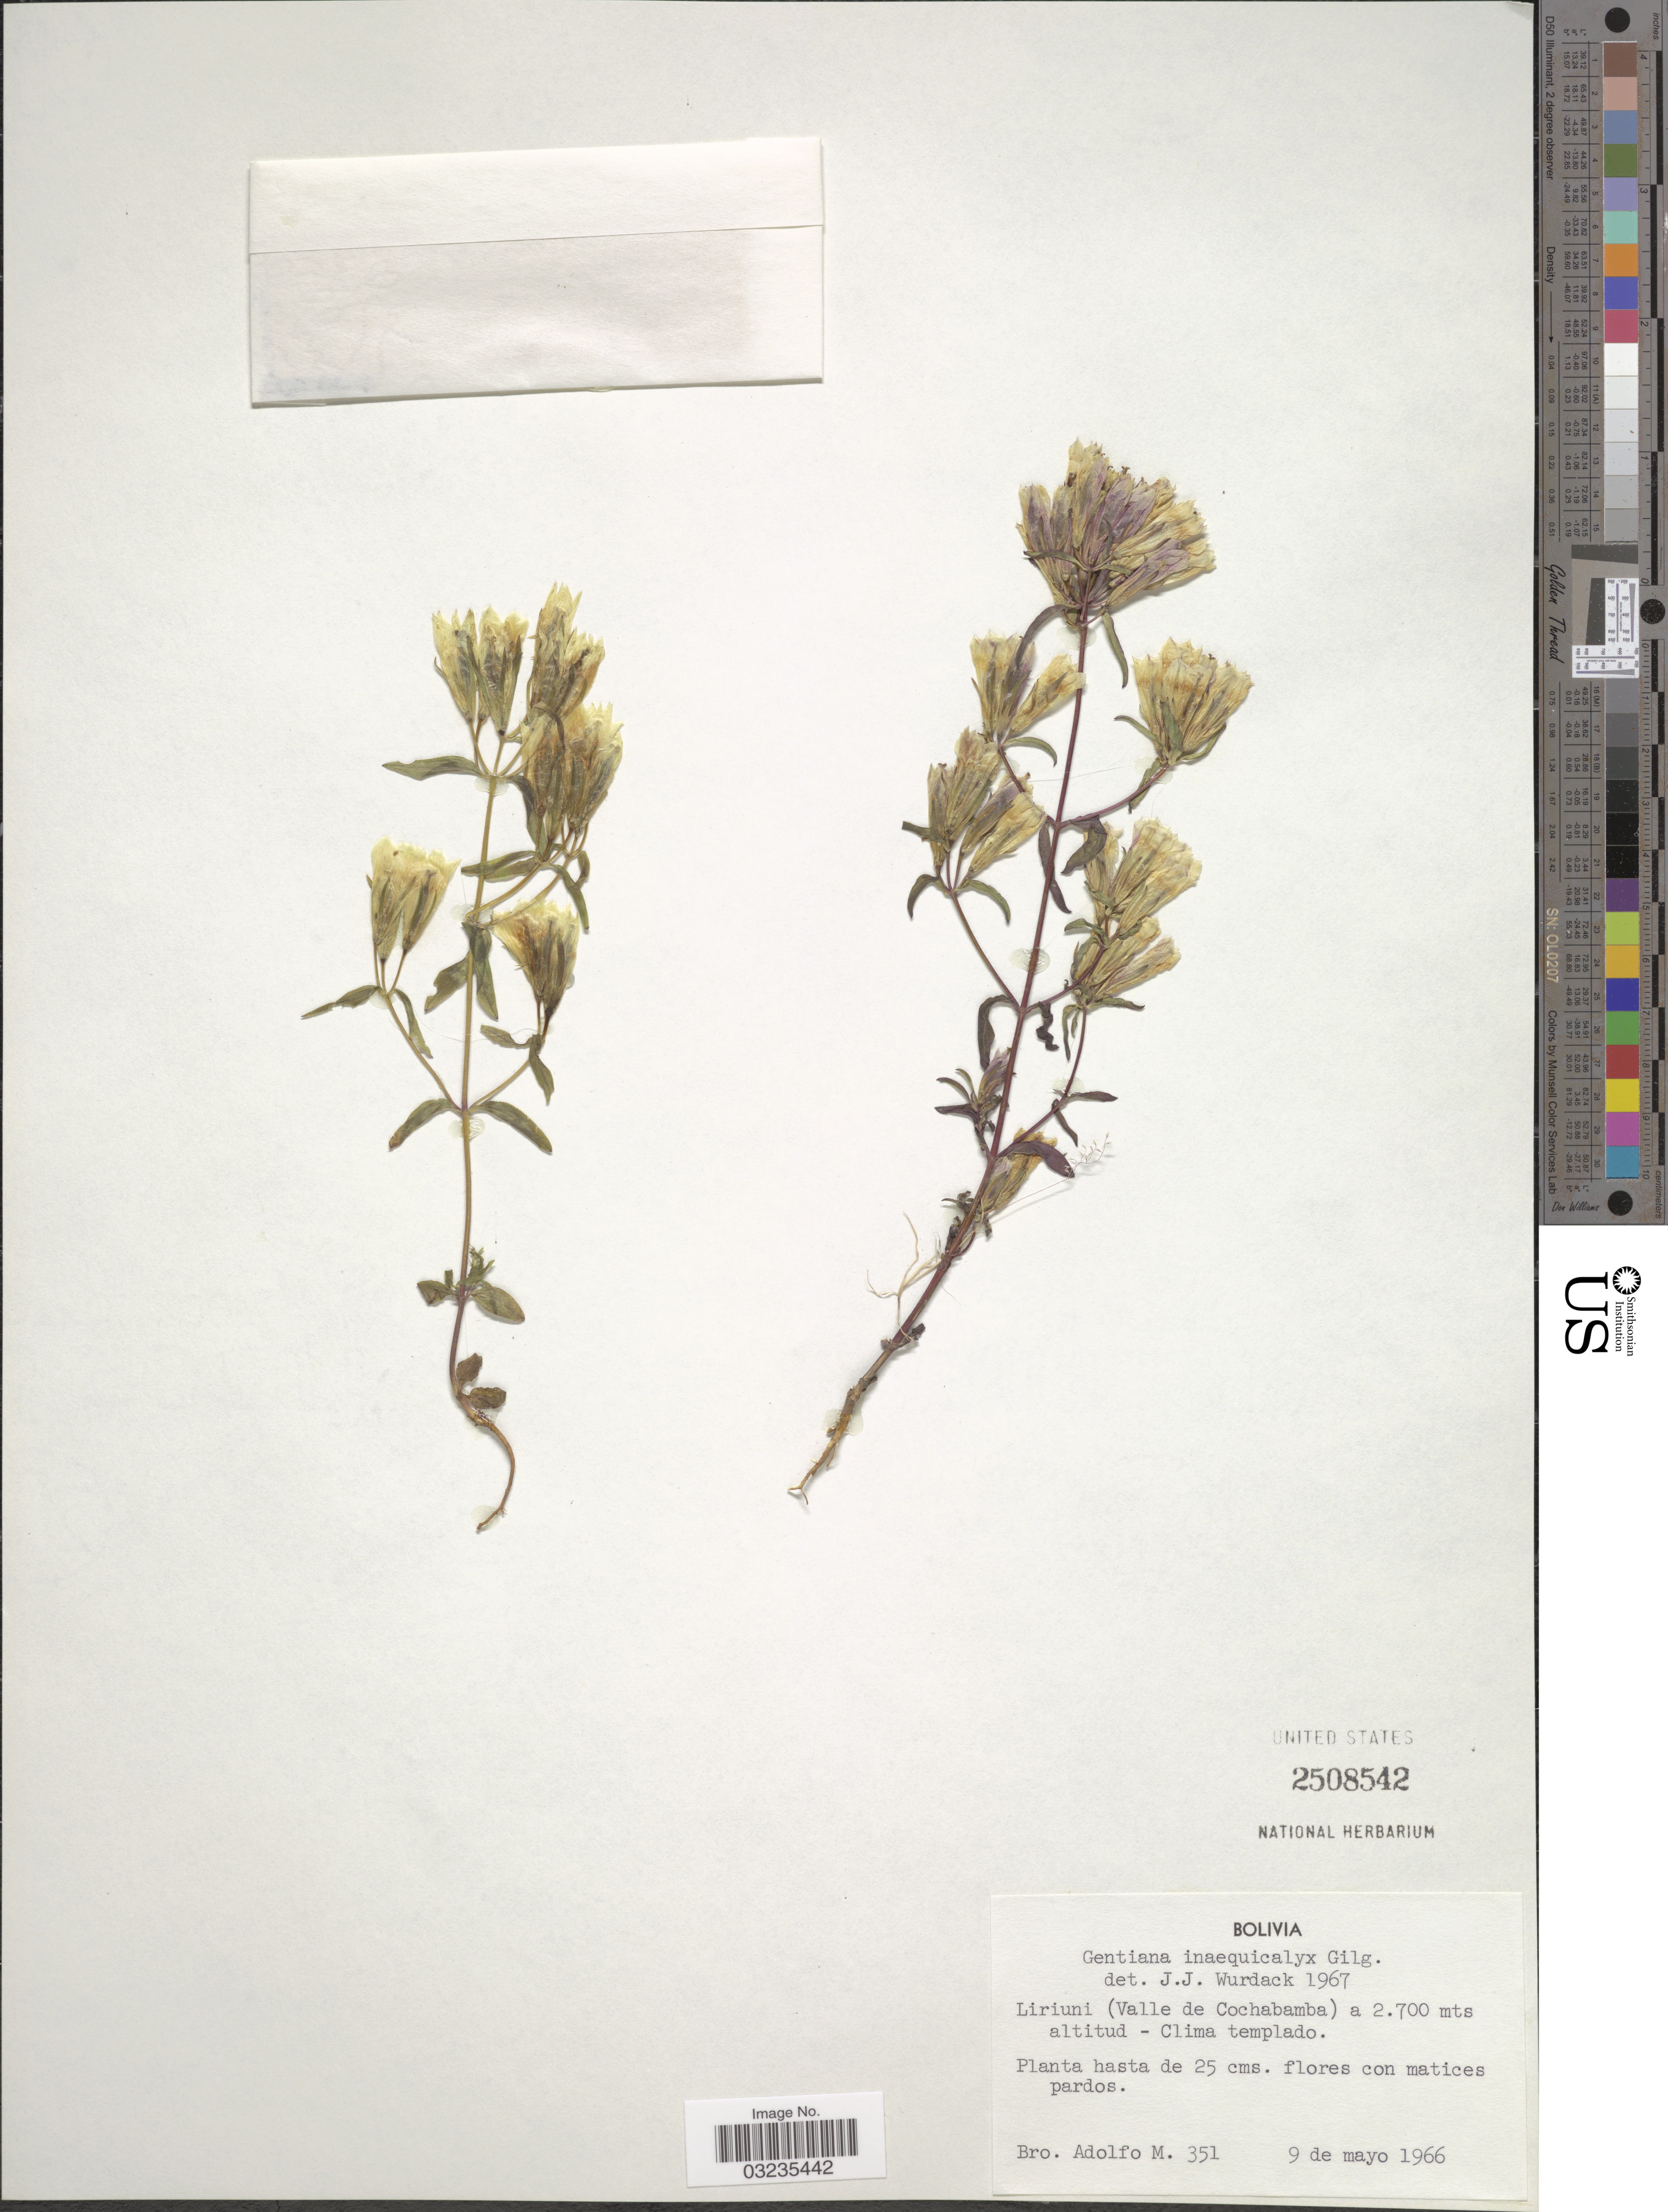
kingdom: Plantae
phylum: Tracheophyta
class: Magnoliopsida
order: Gentianales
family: Gentianaceae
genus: Gentiana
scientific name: Gentiana inaequicalyx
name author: Gilg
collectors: Bro. Adolfo M.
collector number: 351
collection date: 1966-05-09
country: Bolivia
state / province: Cochabamba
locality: Liriuni (Valle de Cochabamba).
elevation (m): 2700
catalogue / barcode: US 2508542